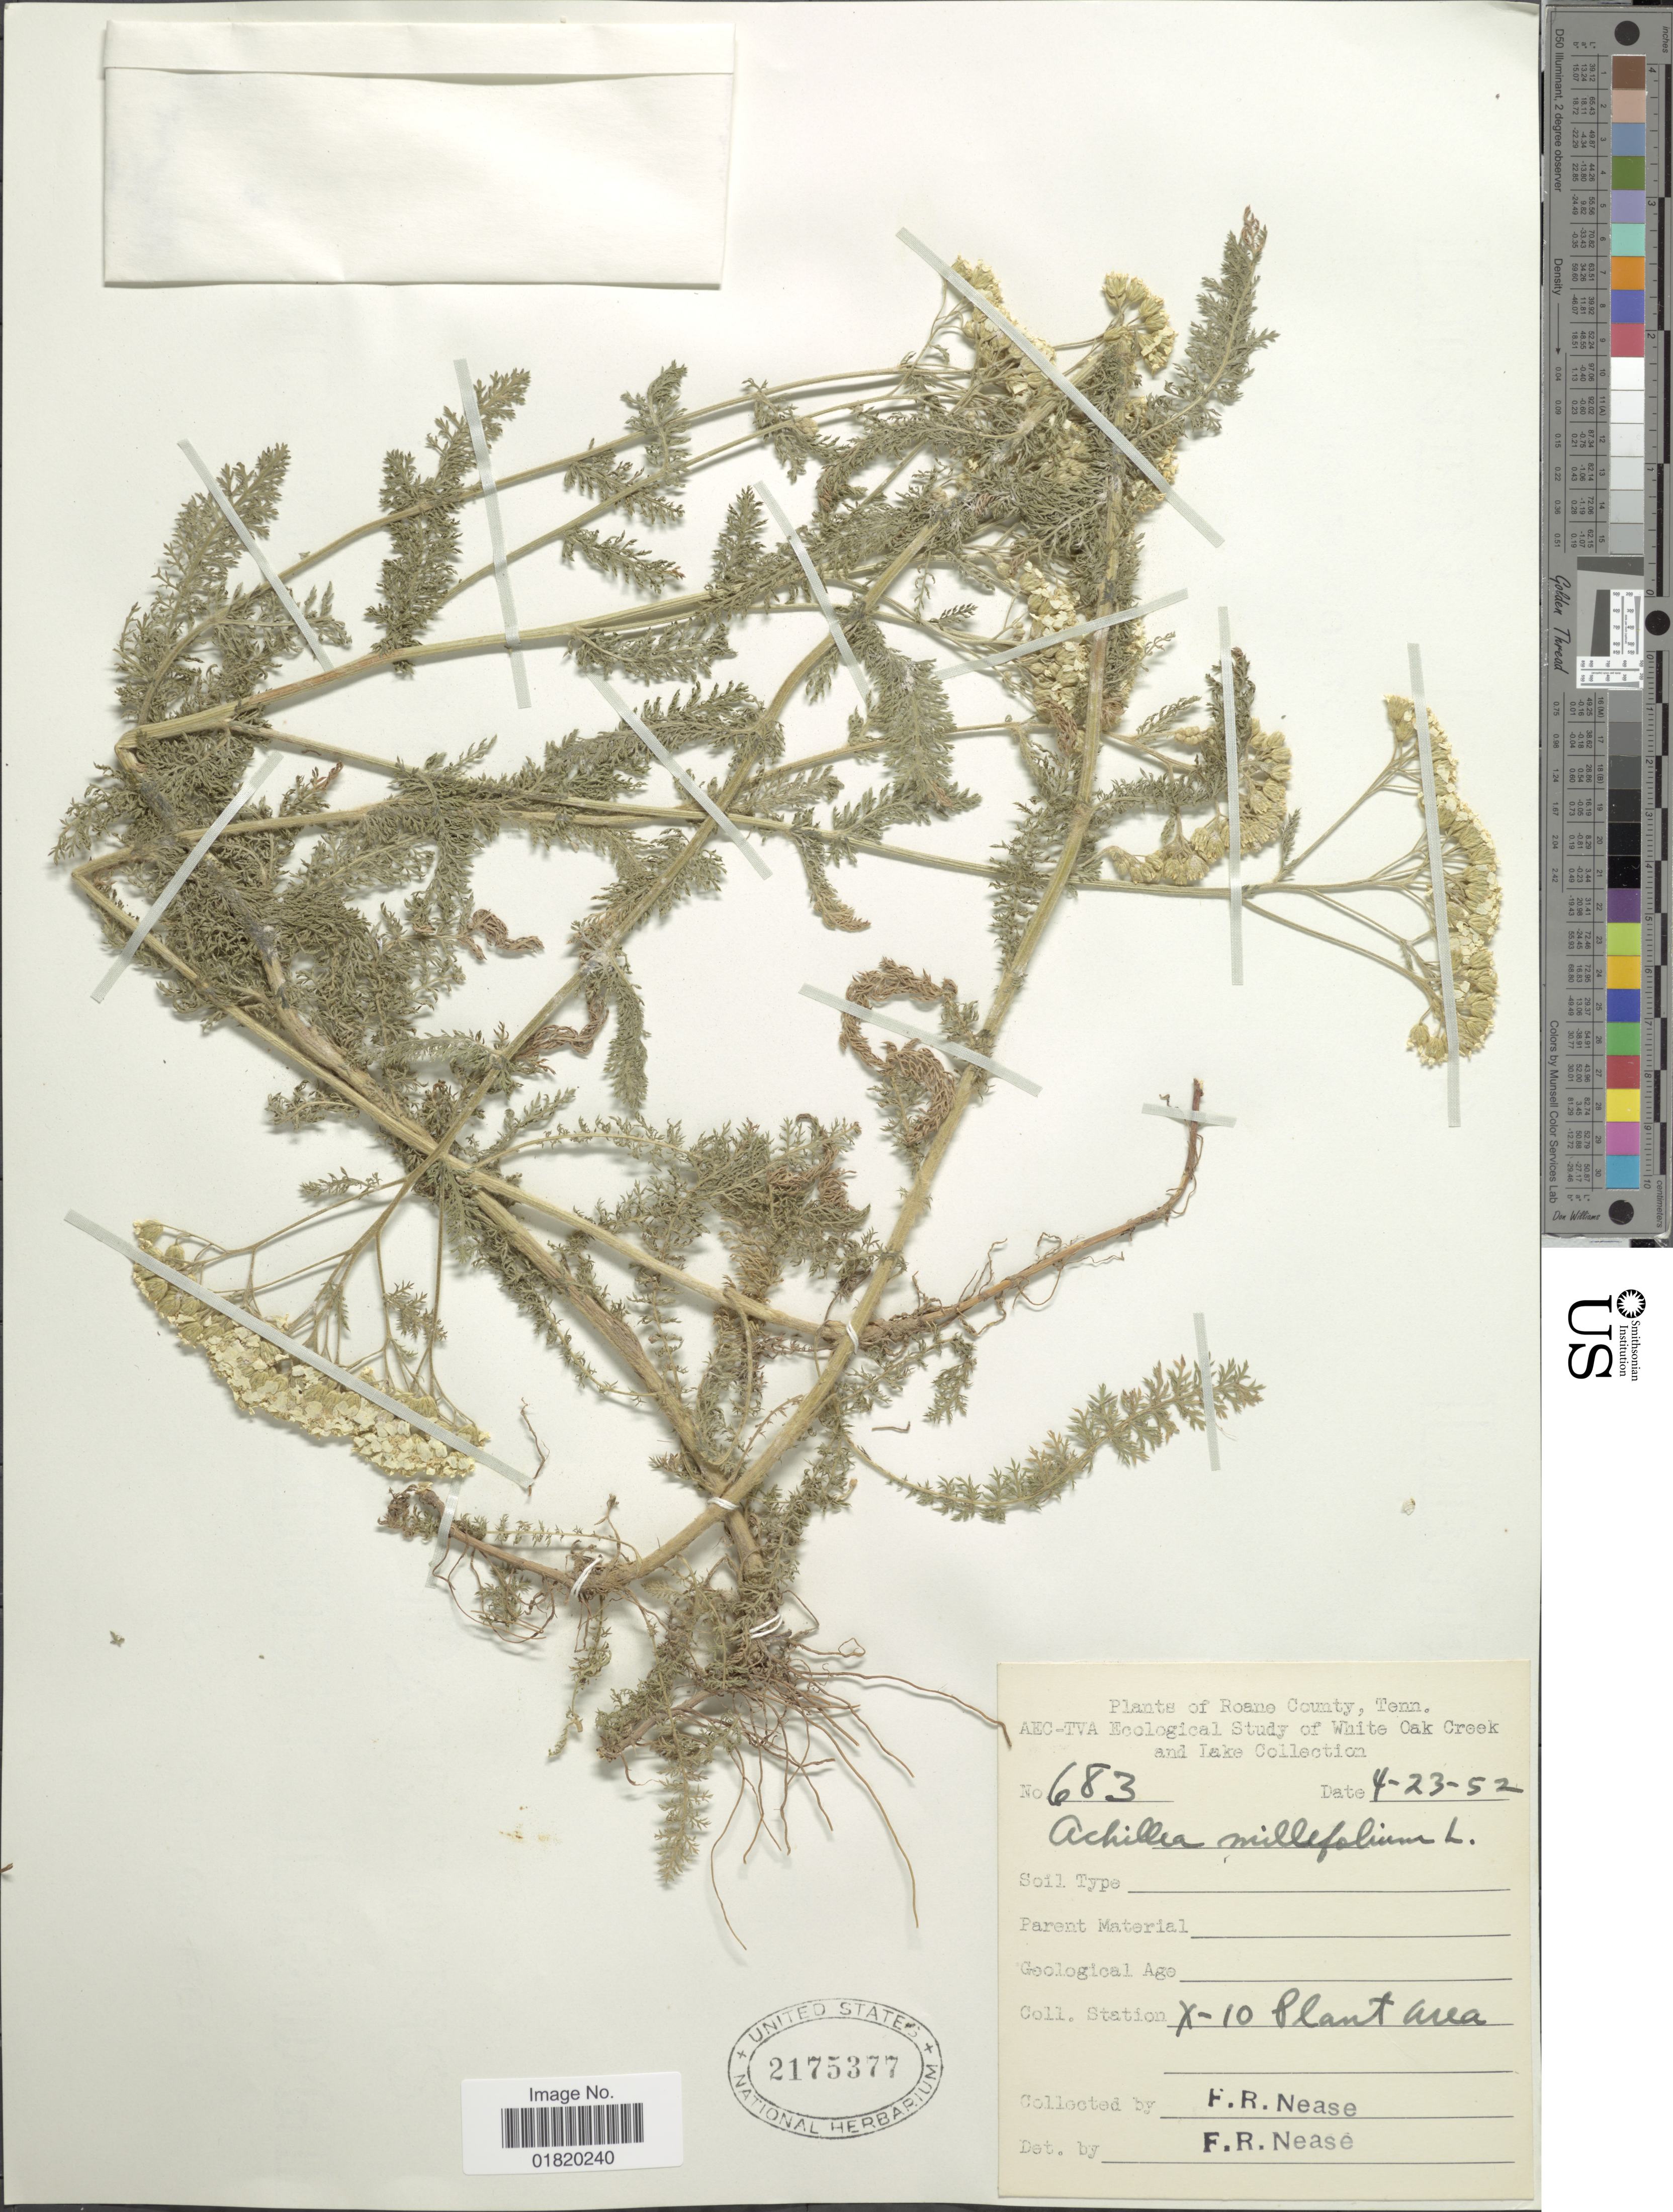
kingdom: Plantae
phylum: Tracheophyta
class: Magnoliopsida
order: Asterales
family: Asteraceae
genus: Achillea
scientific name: Achillea millefolium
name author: L.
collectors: F. Nease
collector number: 683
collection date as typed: Transcribed d/m/y: 23/4/52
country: United States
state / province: Tennessee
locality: Roane County. X-10 Plant area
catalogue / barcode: US 2175377